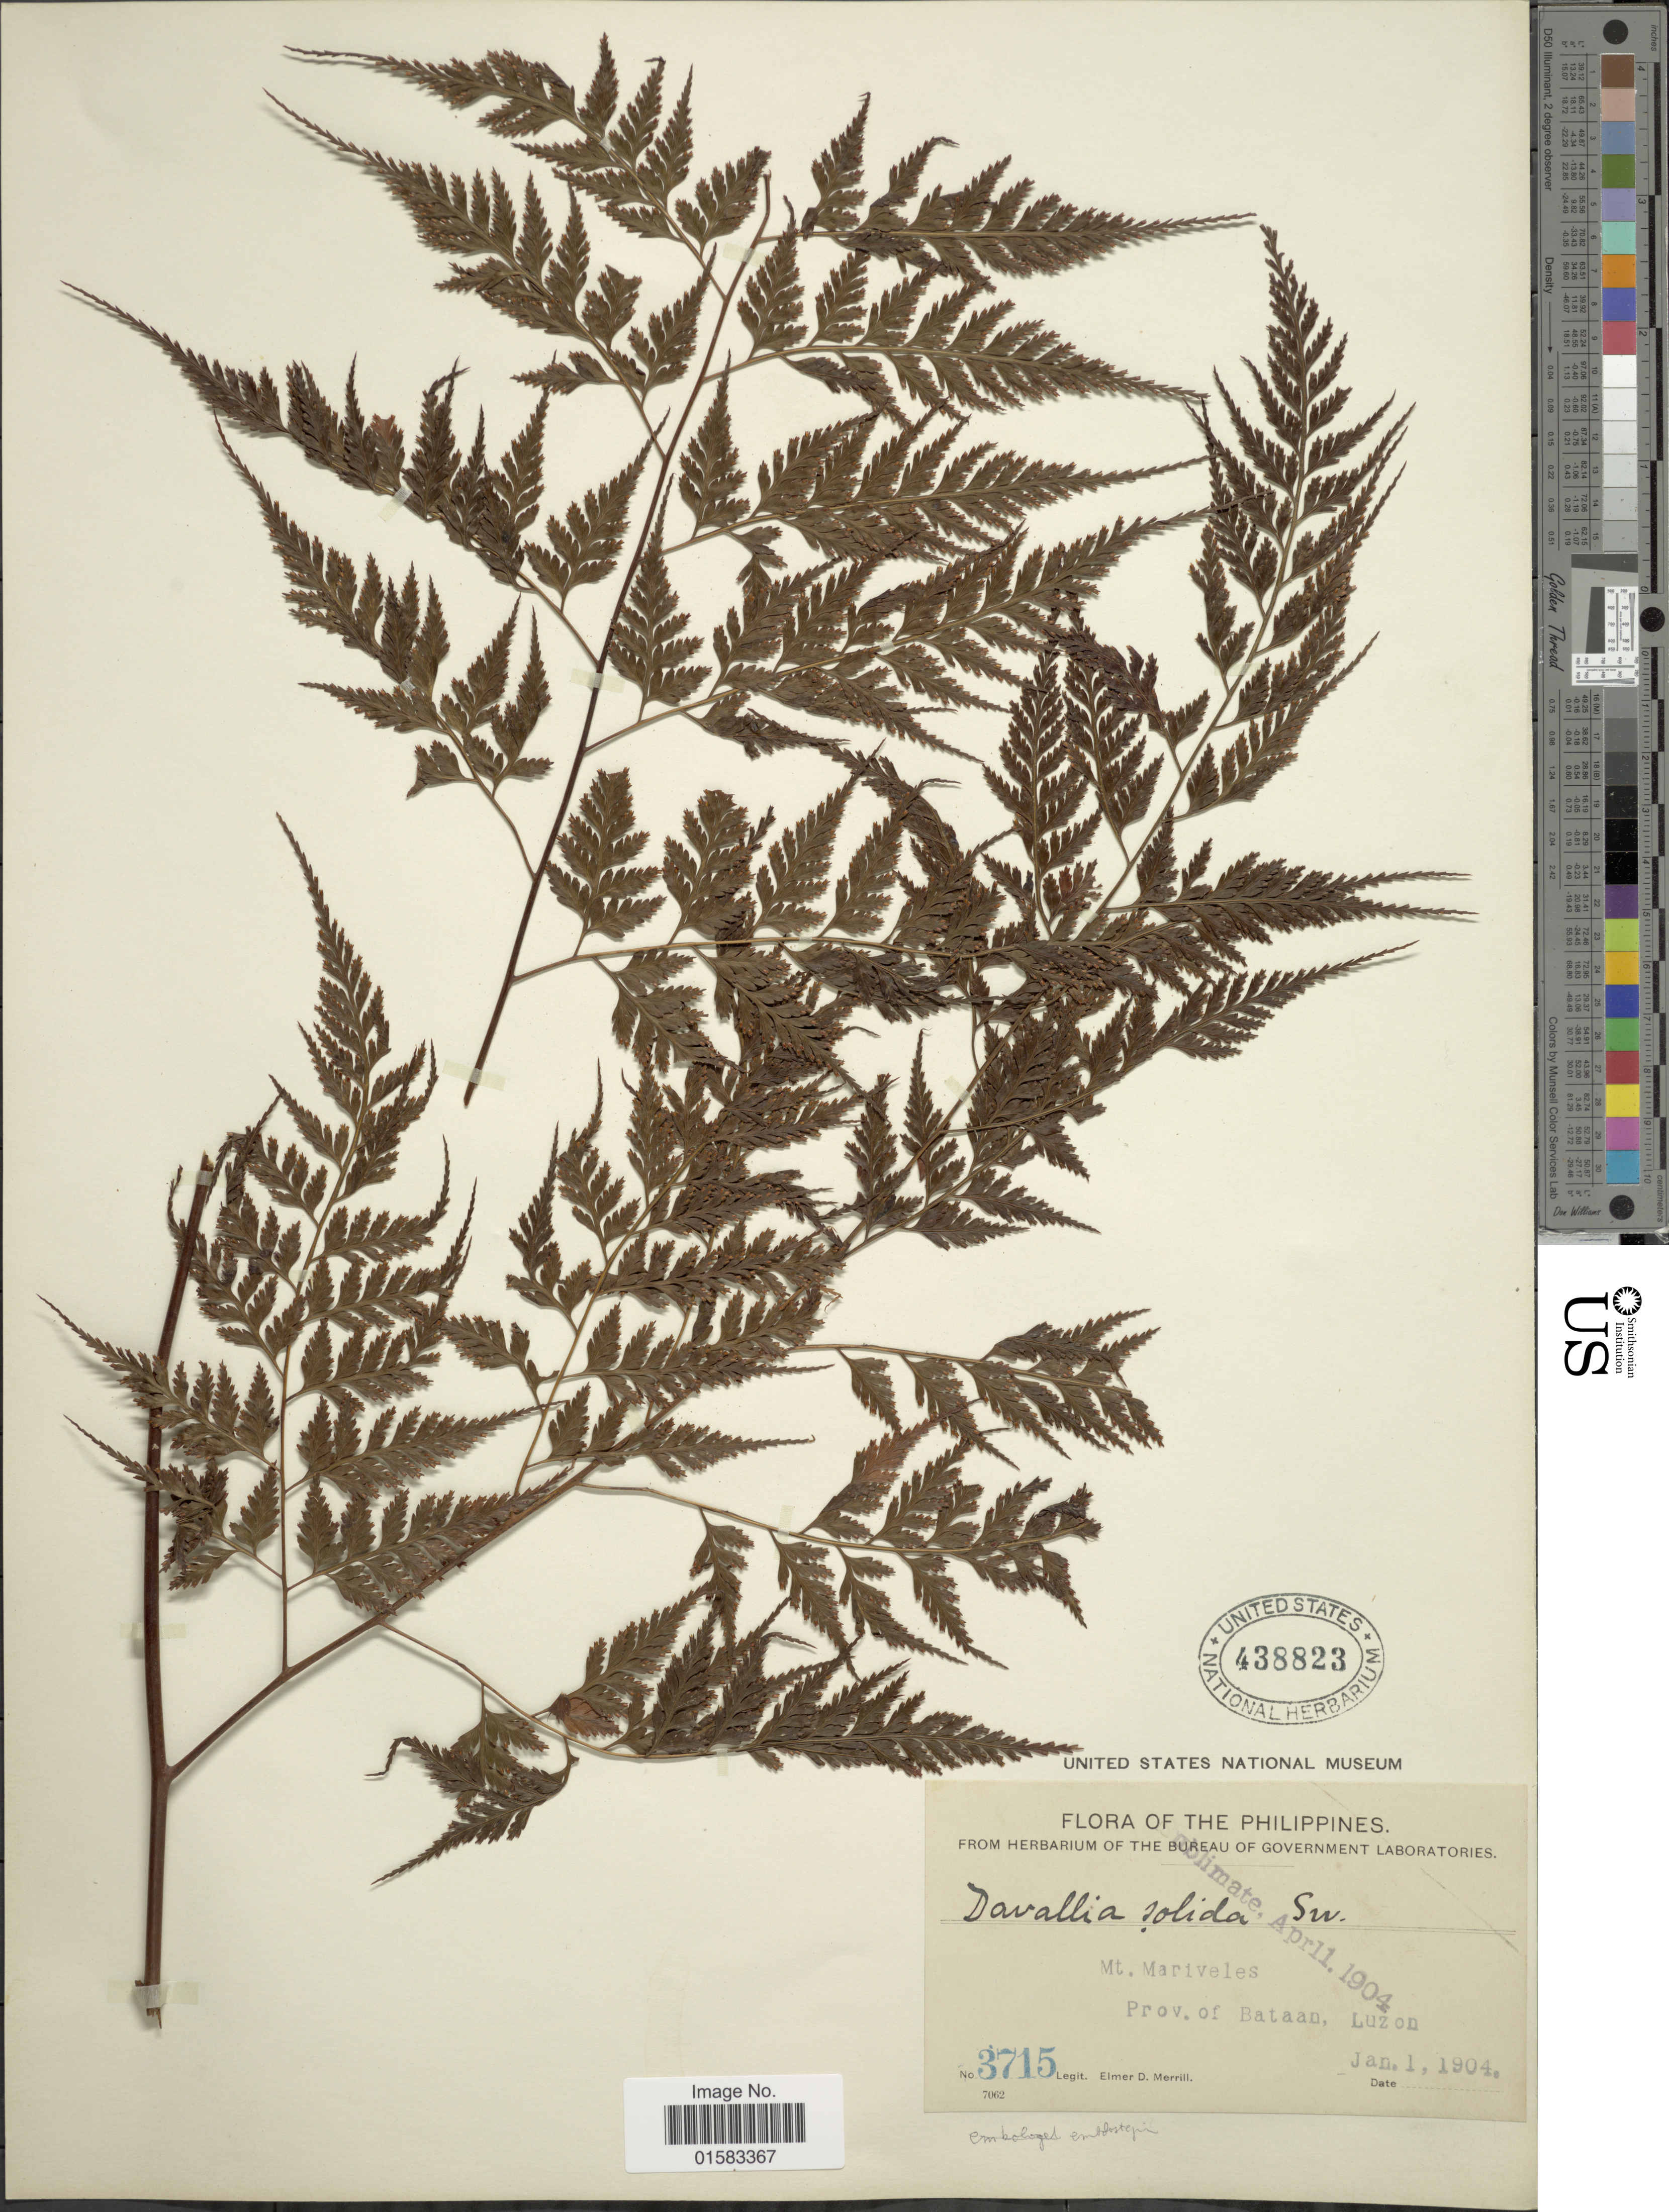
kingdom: Plantae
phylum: Tracheophyta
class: Polypodiopsida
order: Polypodiales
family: Davalliaceae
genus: Davallia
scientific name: Davallia solida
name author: (G. Forst.) Sw.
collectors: E. D. Merrill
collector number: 3715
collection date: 1904-01-01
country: Philippines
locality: Mt. Mariveles, Prov. Of Bataan, Luzon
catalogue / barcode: US 438823